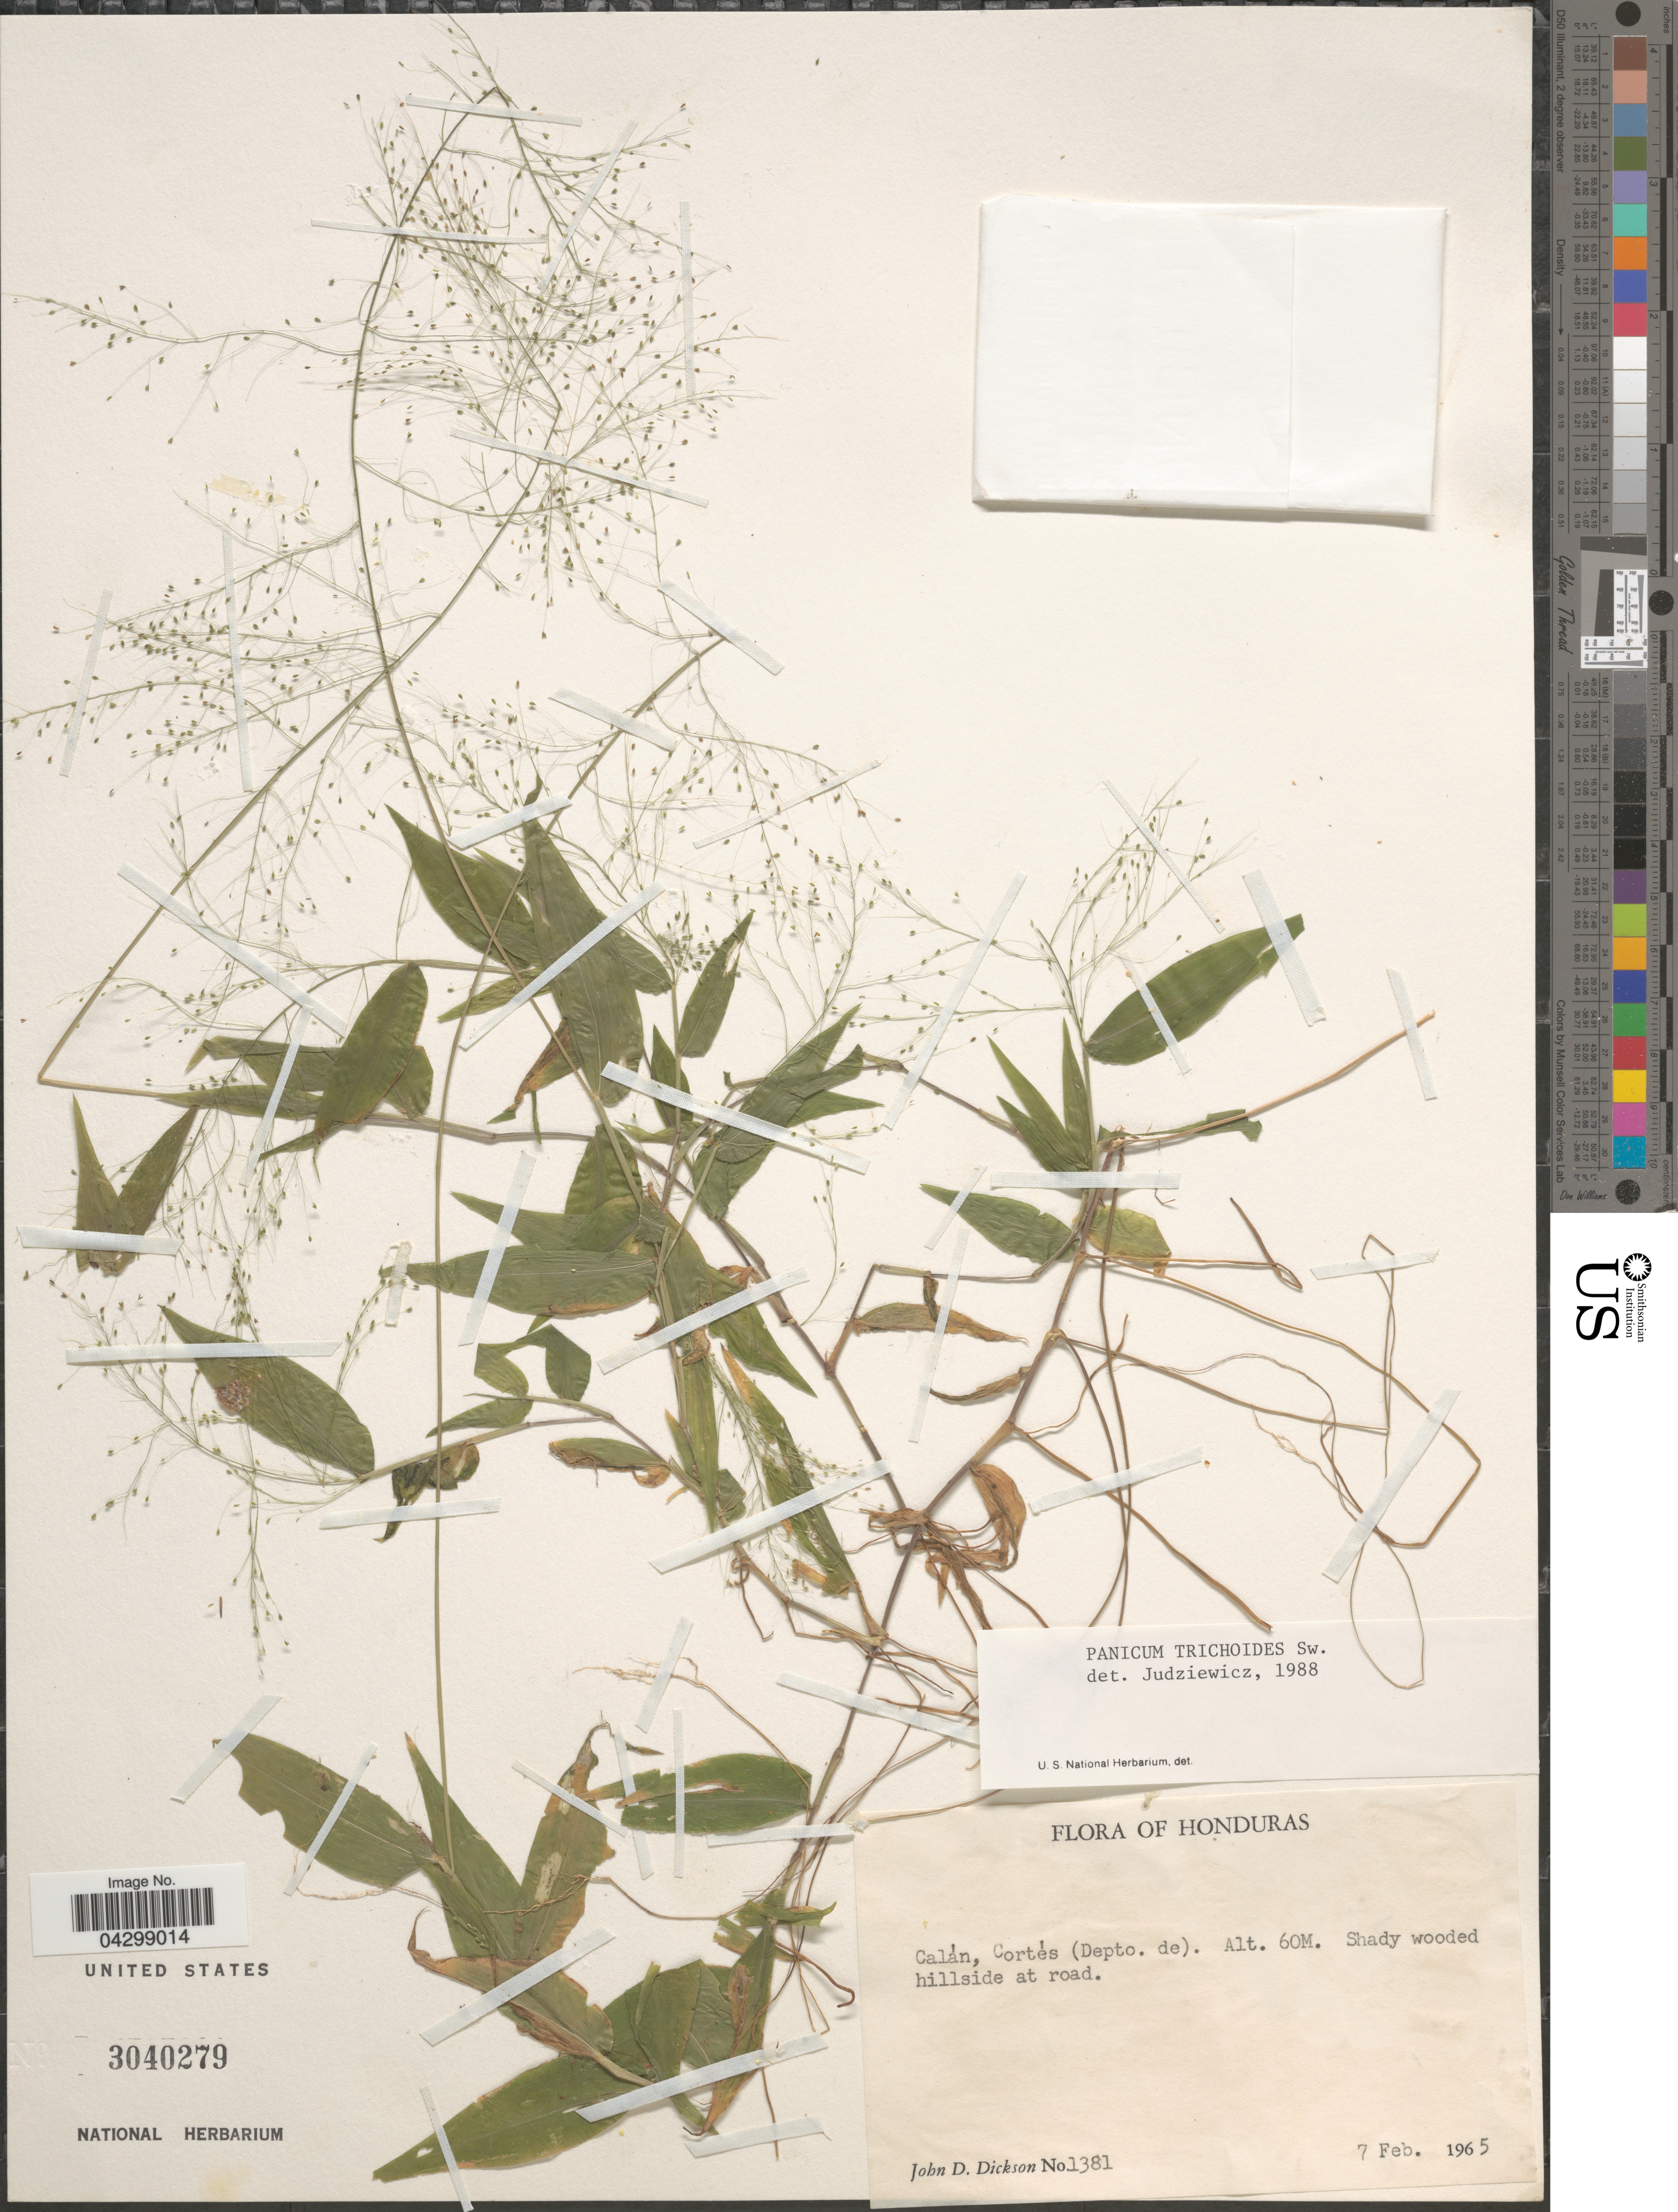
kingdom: Plantae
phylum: Tracheophyta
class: Liliopsida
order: Poales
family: Poaceae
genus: Panicum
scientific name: Panicum trichoides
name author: Sw.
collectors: J. Dickson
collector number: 1381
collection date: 1965-02-07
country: Honduras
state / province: Cortes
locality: Calán, Cortés (Depto. de). Hillside at road.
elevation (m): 60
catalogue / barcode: US 3040279